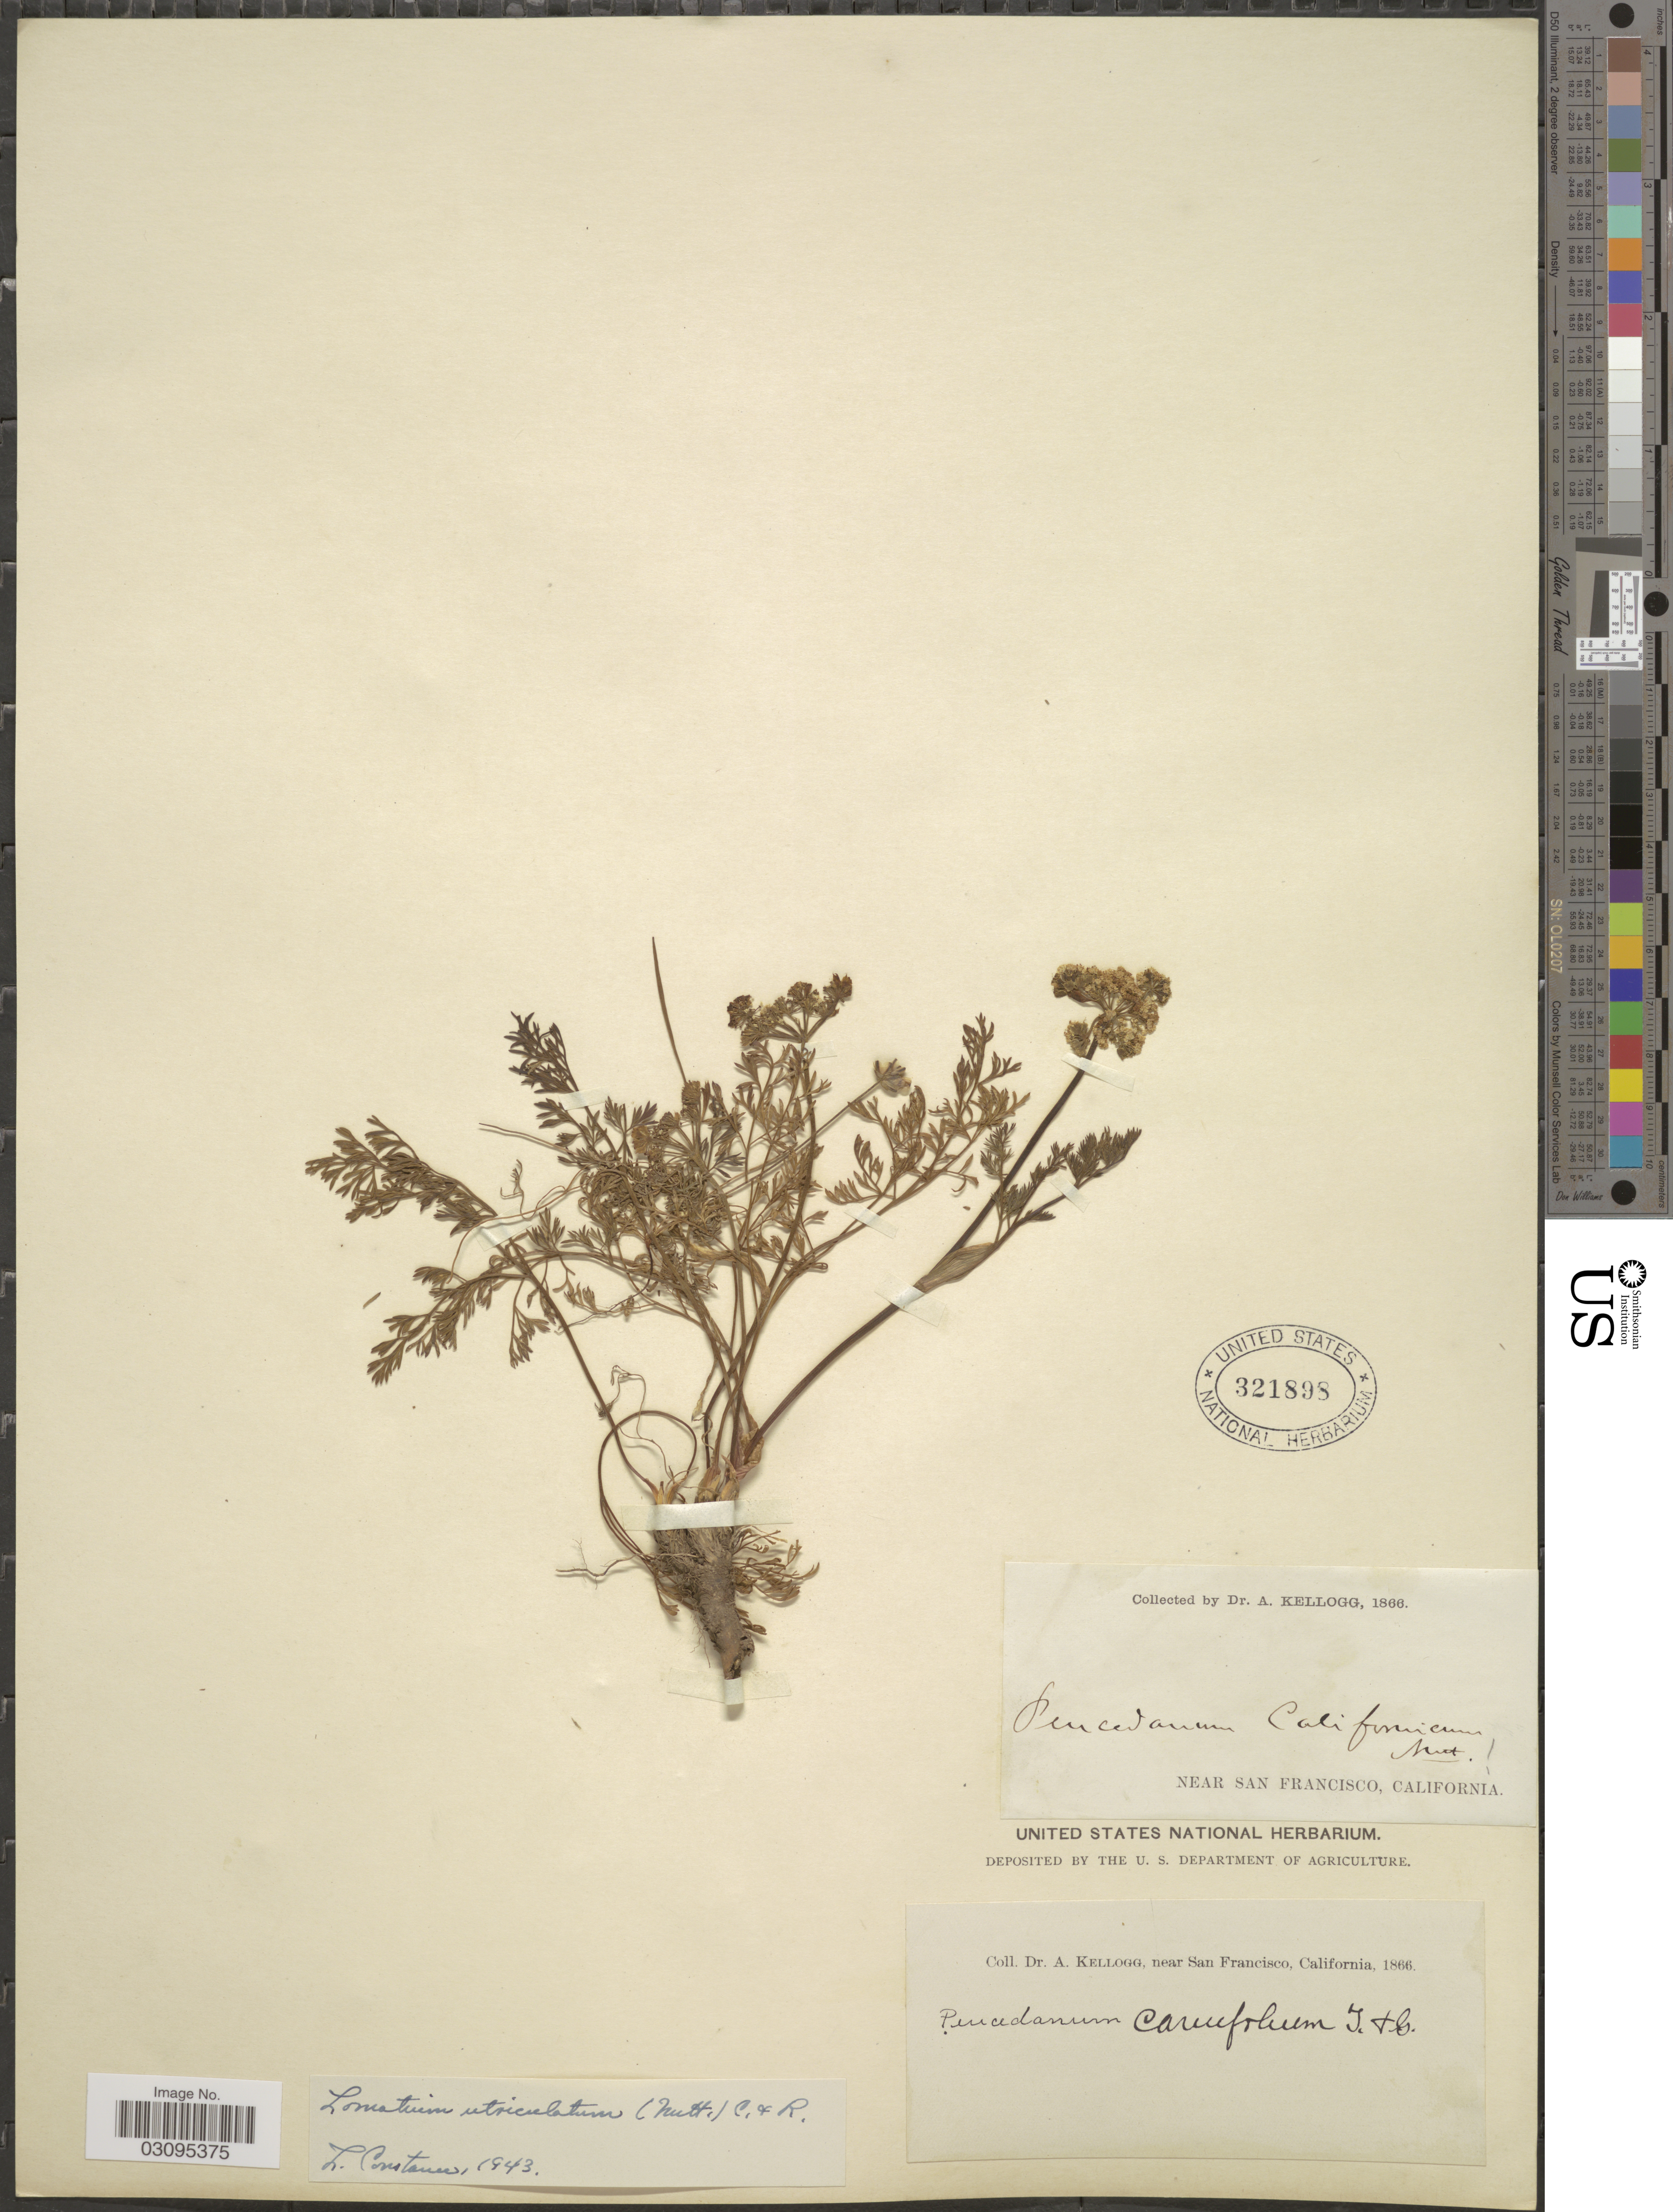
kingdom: Plantae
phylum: Tracheophyta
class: Magnoliopsida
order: Apiales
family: Apiaceae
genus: Lomatium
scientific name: Lomatium utriculatum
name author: (Nutt. ex Torr. & A. Gray) J.M. Coult. & Rose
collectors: A. Kellogg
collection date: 1866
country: United States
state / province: California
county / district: San Francisco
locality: Near San Francisco.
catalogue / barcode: US 321898